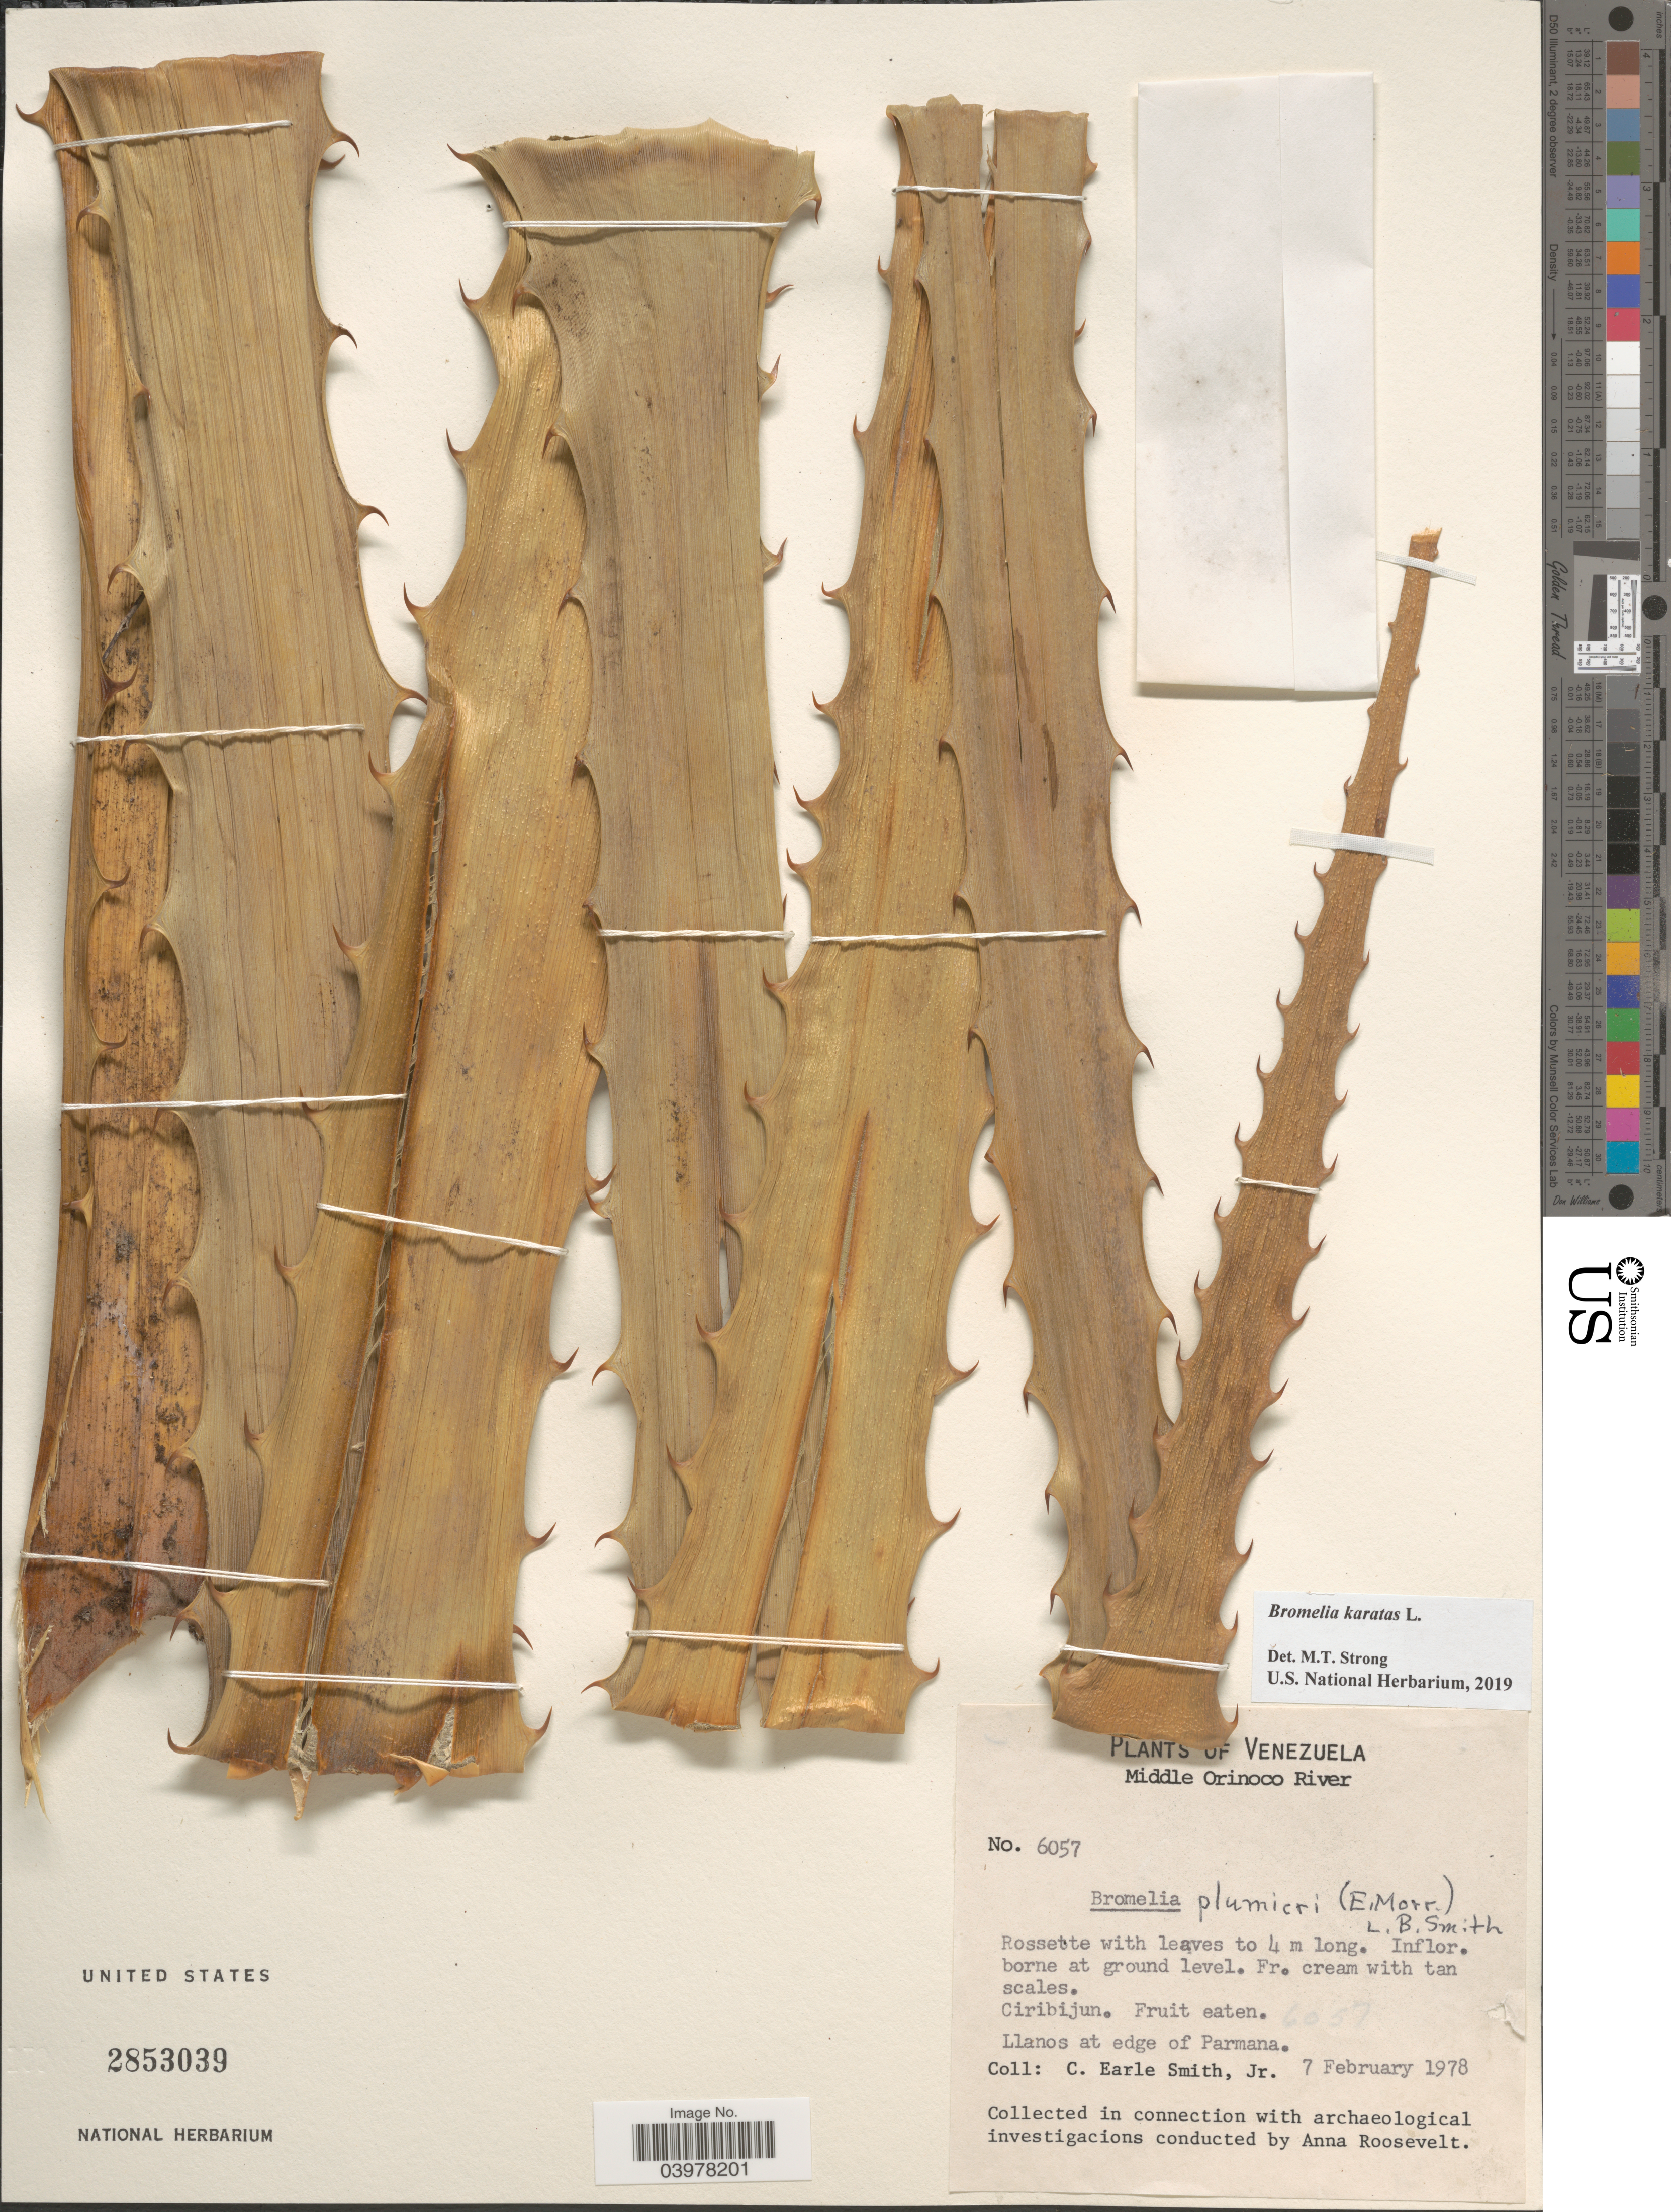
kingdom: Plantae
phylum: Tracheophyta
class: Liliopsida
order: Poales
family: Bromeliaceae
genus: Bromelia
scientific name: Bromelia karatas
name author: L.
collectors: C. E. Smith Jr.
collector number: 6057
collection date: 1978-02-07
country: Venezuela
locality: Middle Orinoco River. Ciribijun. Llanos at edge of Parmana.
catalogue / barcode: US 2853039